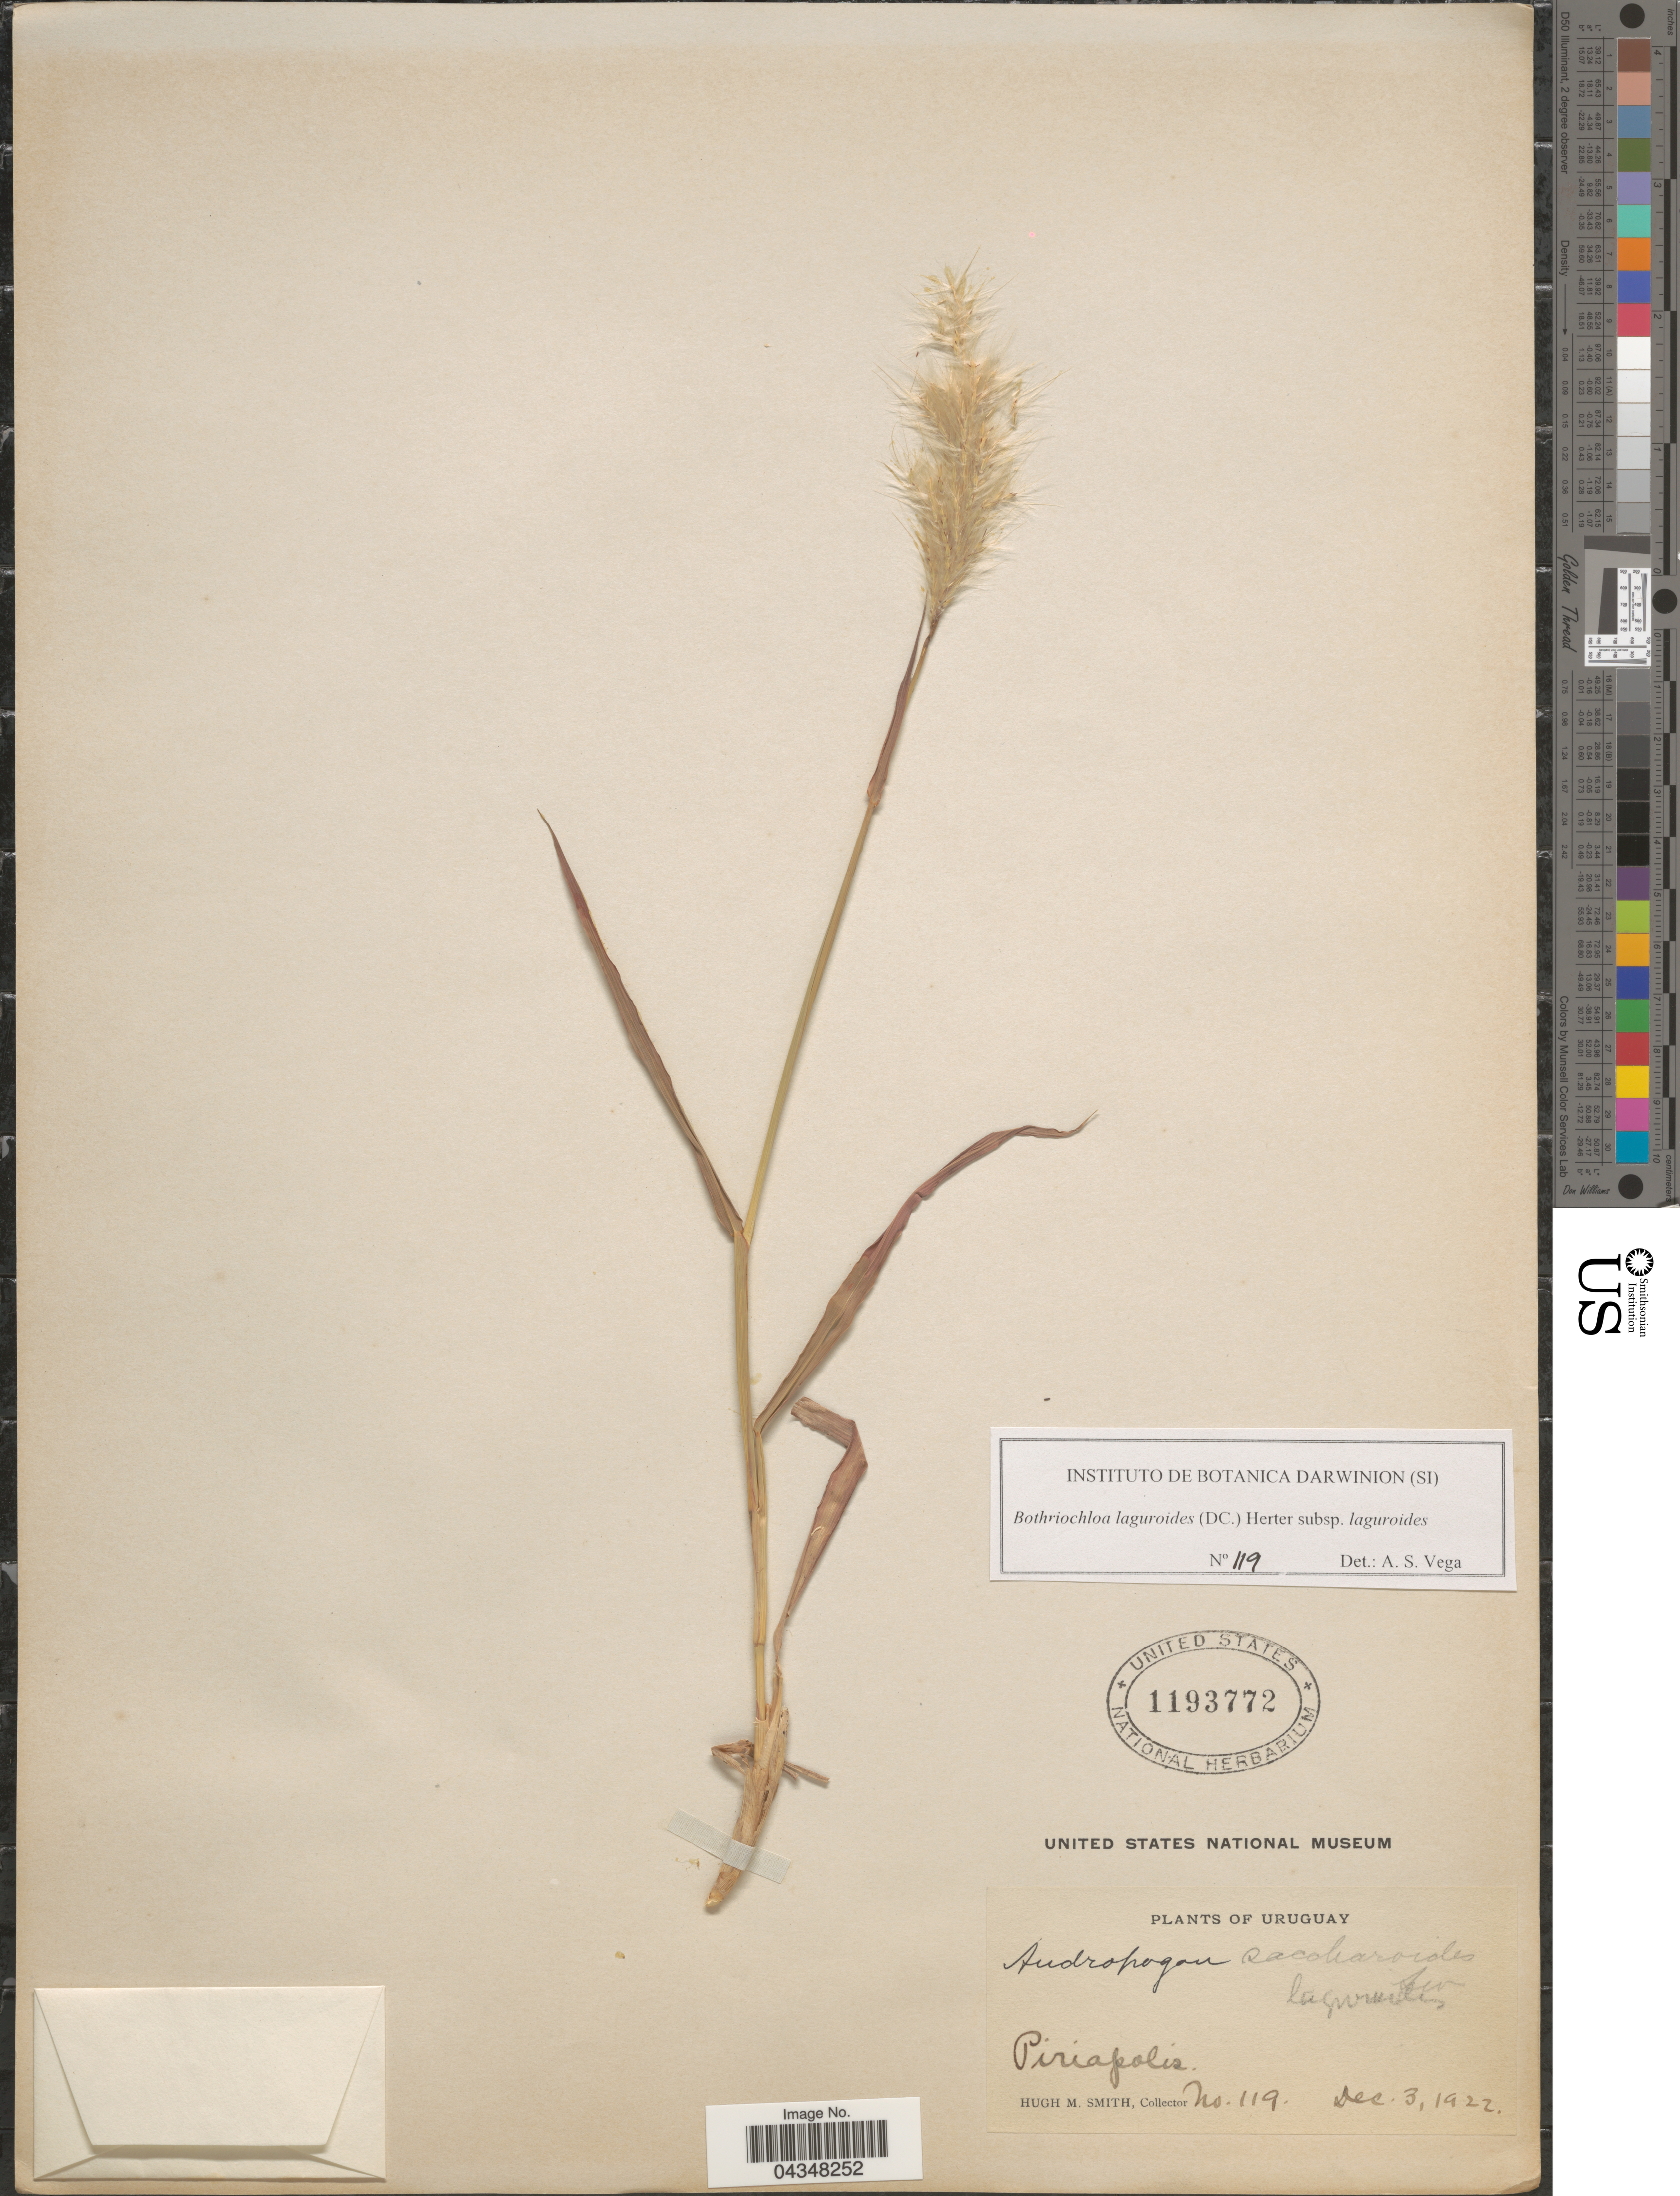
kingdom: Plantae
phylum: Tracheophyta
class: Liliopsida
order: Poales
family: Poaceae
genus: Bothriochloa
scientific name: Bothriochloa laguroides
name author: (DC.) Herter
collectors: H. M. Smith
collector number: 119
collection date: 1922-12-03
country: Uruguay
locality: Piriapolis.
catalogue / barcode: US 1193772